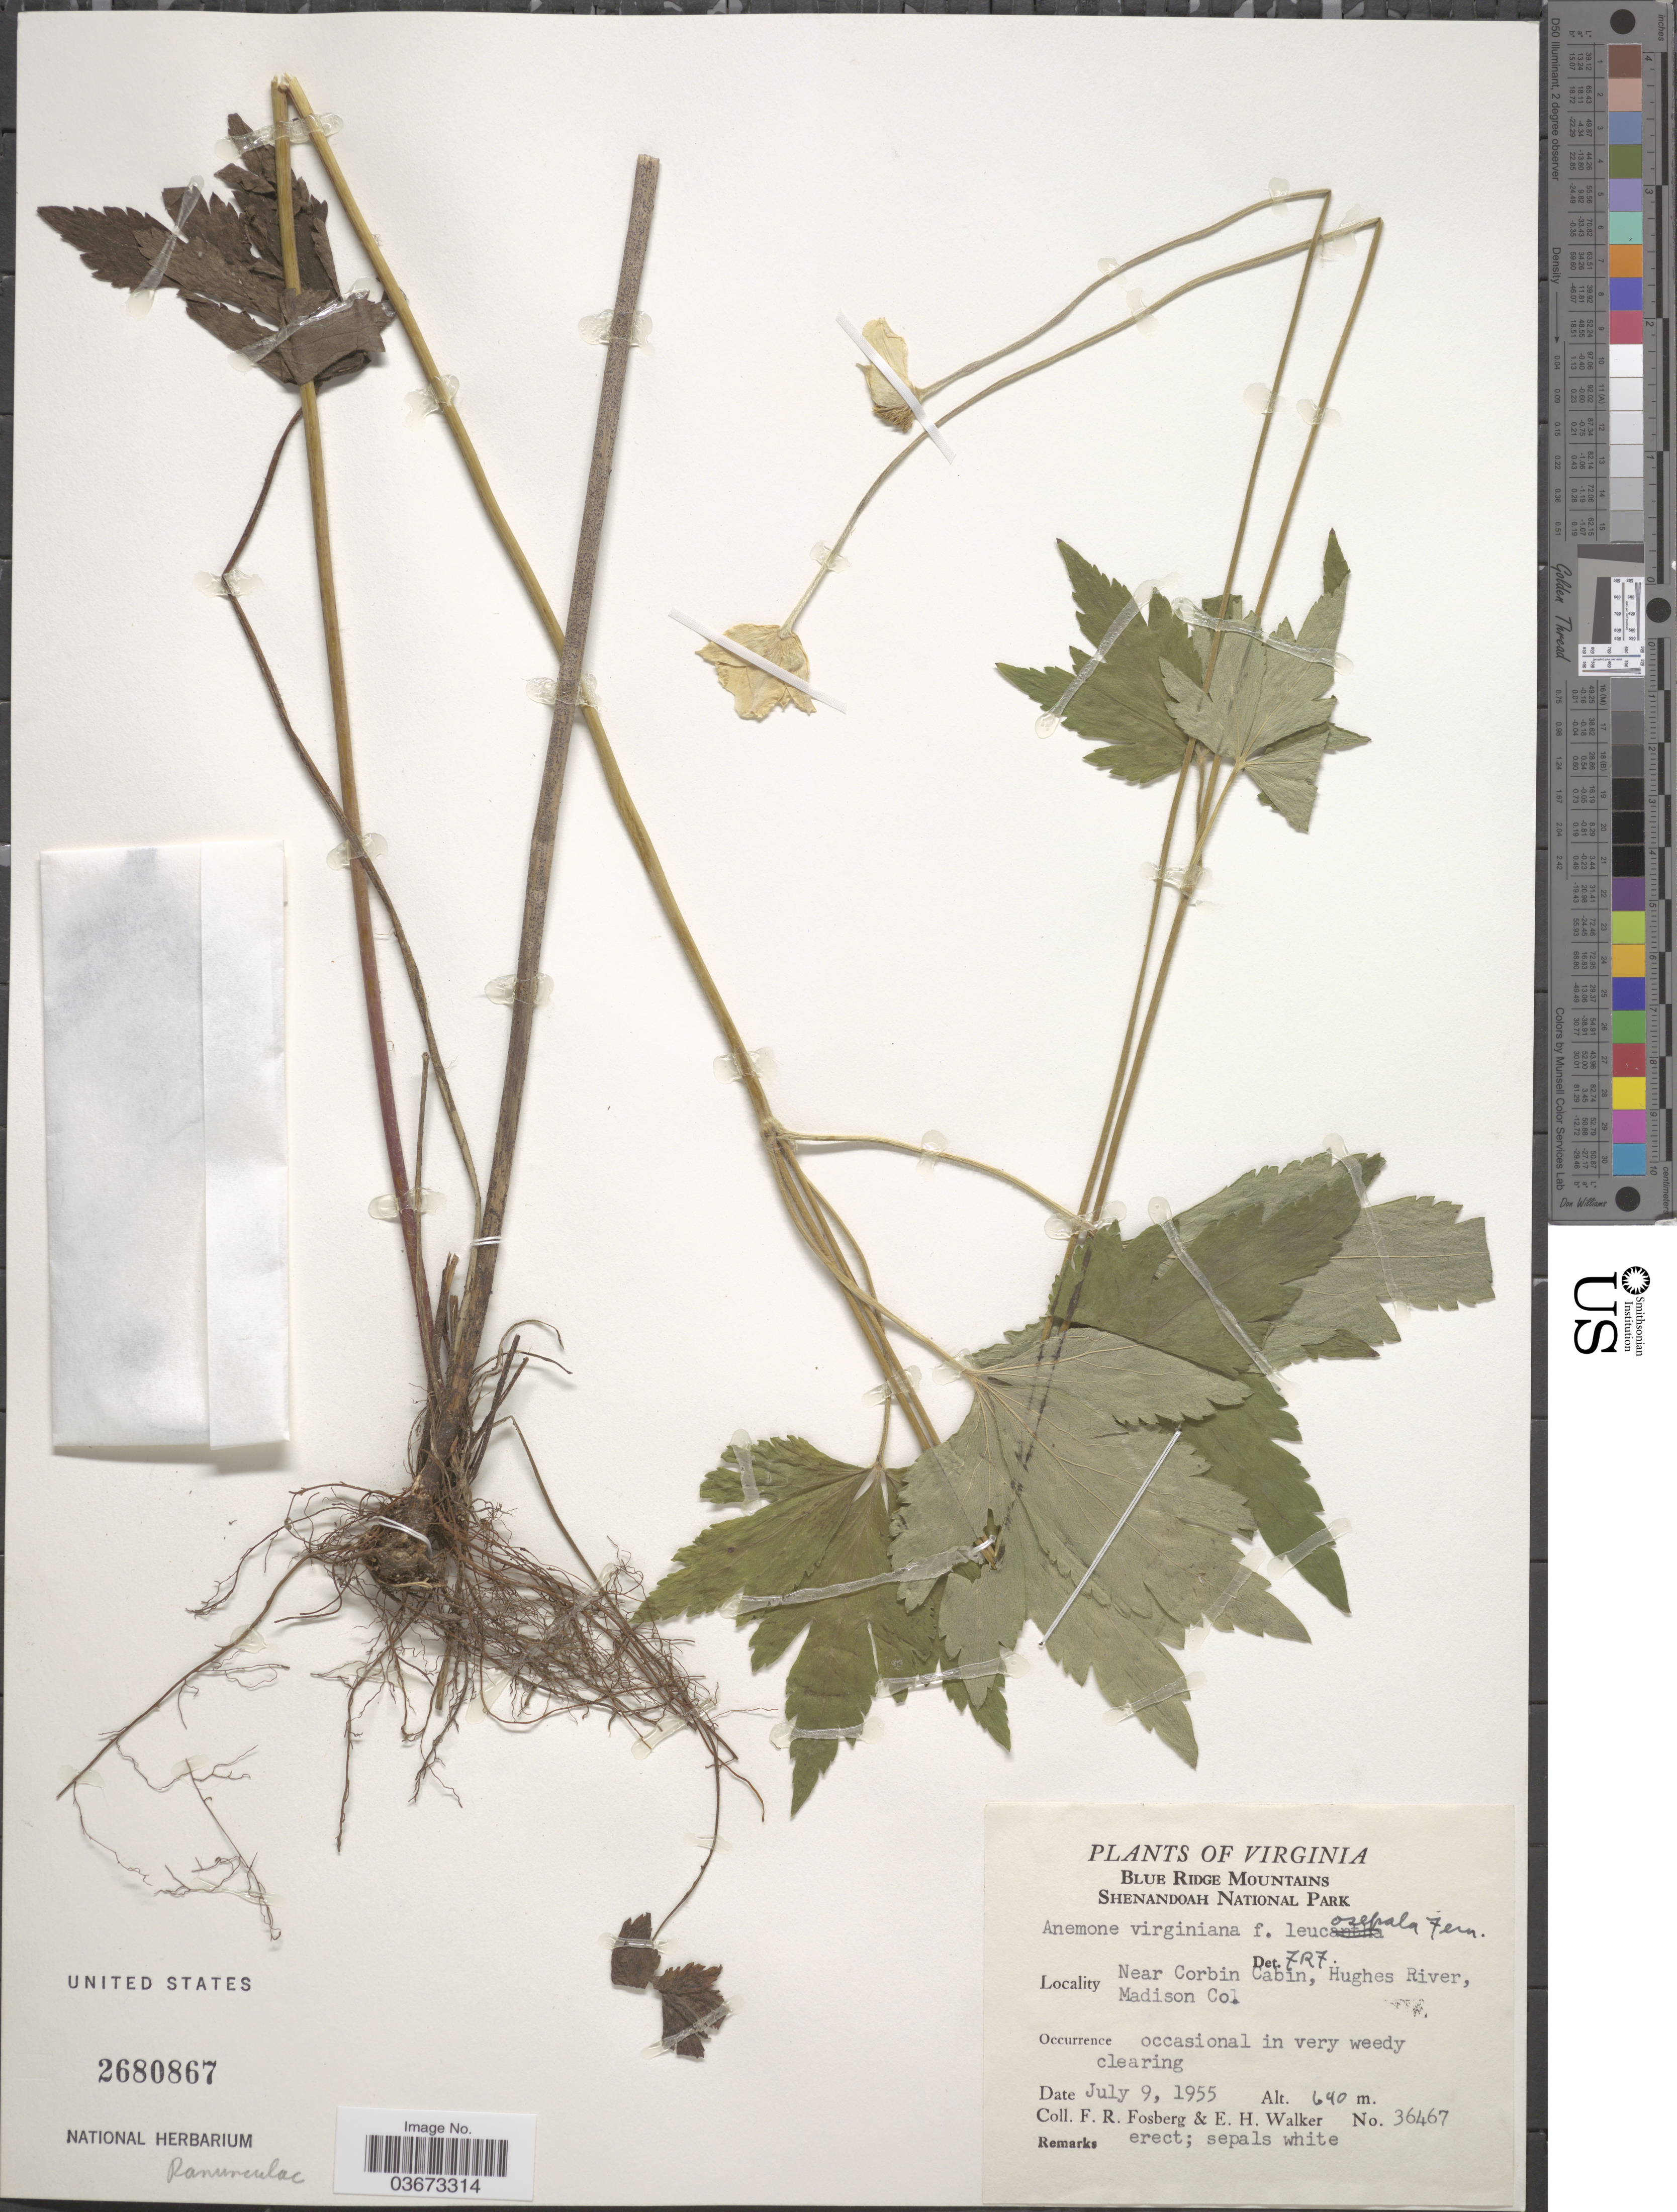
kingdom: Plantae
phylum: Tracheophyta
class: Magnoliopsida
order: Ranunculales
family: Ranunculaceae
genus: Anemone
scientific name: Anemone virginiana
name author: L.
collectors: F. R. Fosberg & E. H. Walker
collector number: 36467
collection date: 1955-07-09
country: United States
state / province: Virginia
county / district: Madison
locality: Blue Ridge Mountains. Shenandoah National Park. Near Corbin Cabin, Hughes River, Madison Co.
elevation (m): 640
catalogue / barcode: US 2680867